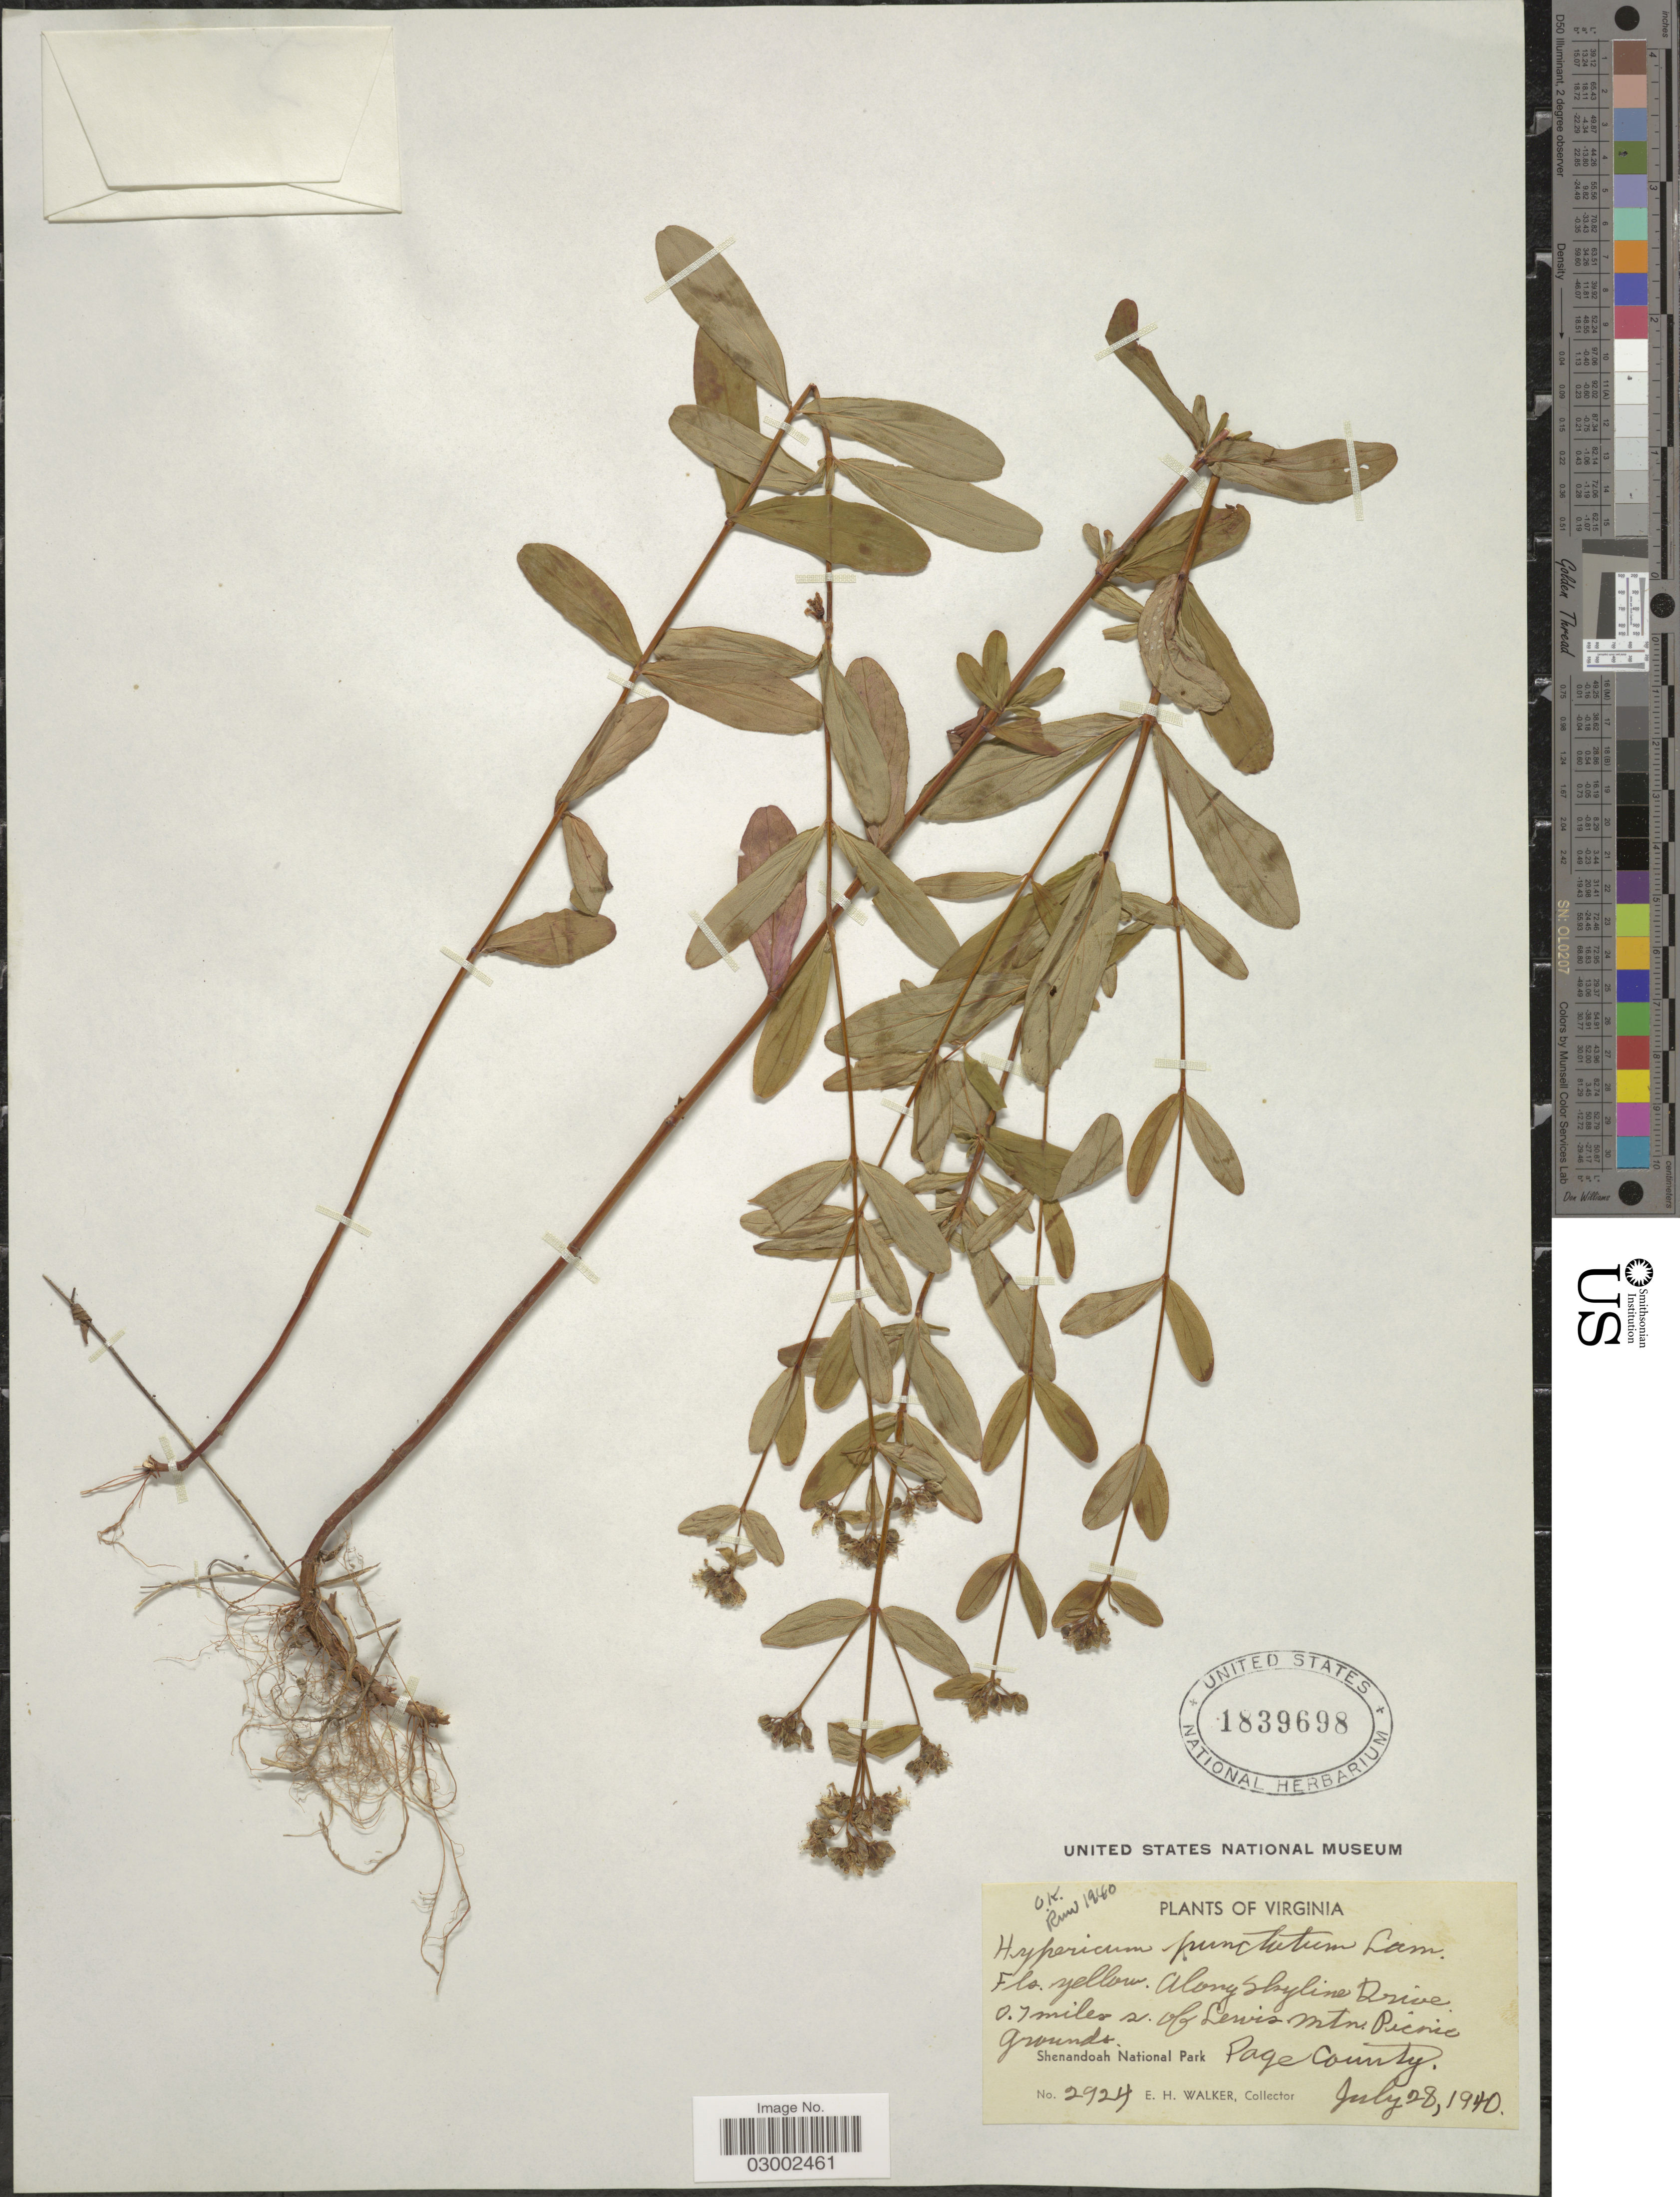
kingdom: Plantae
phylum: Tracheophyta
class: Magnoliopsida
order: Malpighiales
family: Hypericaceae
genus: Hypericum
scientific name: Hypericum punctatum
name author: Lam.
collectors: E. H. Walker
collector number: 2924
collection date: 1940-07-28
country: United States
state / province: Virginia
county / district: Page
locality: Along Skyline Drive. 0.7 miles s. of Lewis Mtn. Picnic Grounds. Shenandoah National Park. Page County.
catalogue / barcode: US 1839698